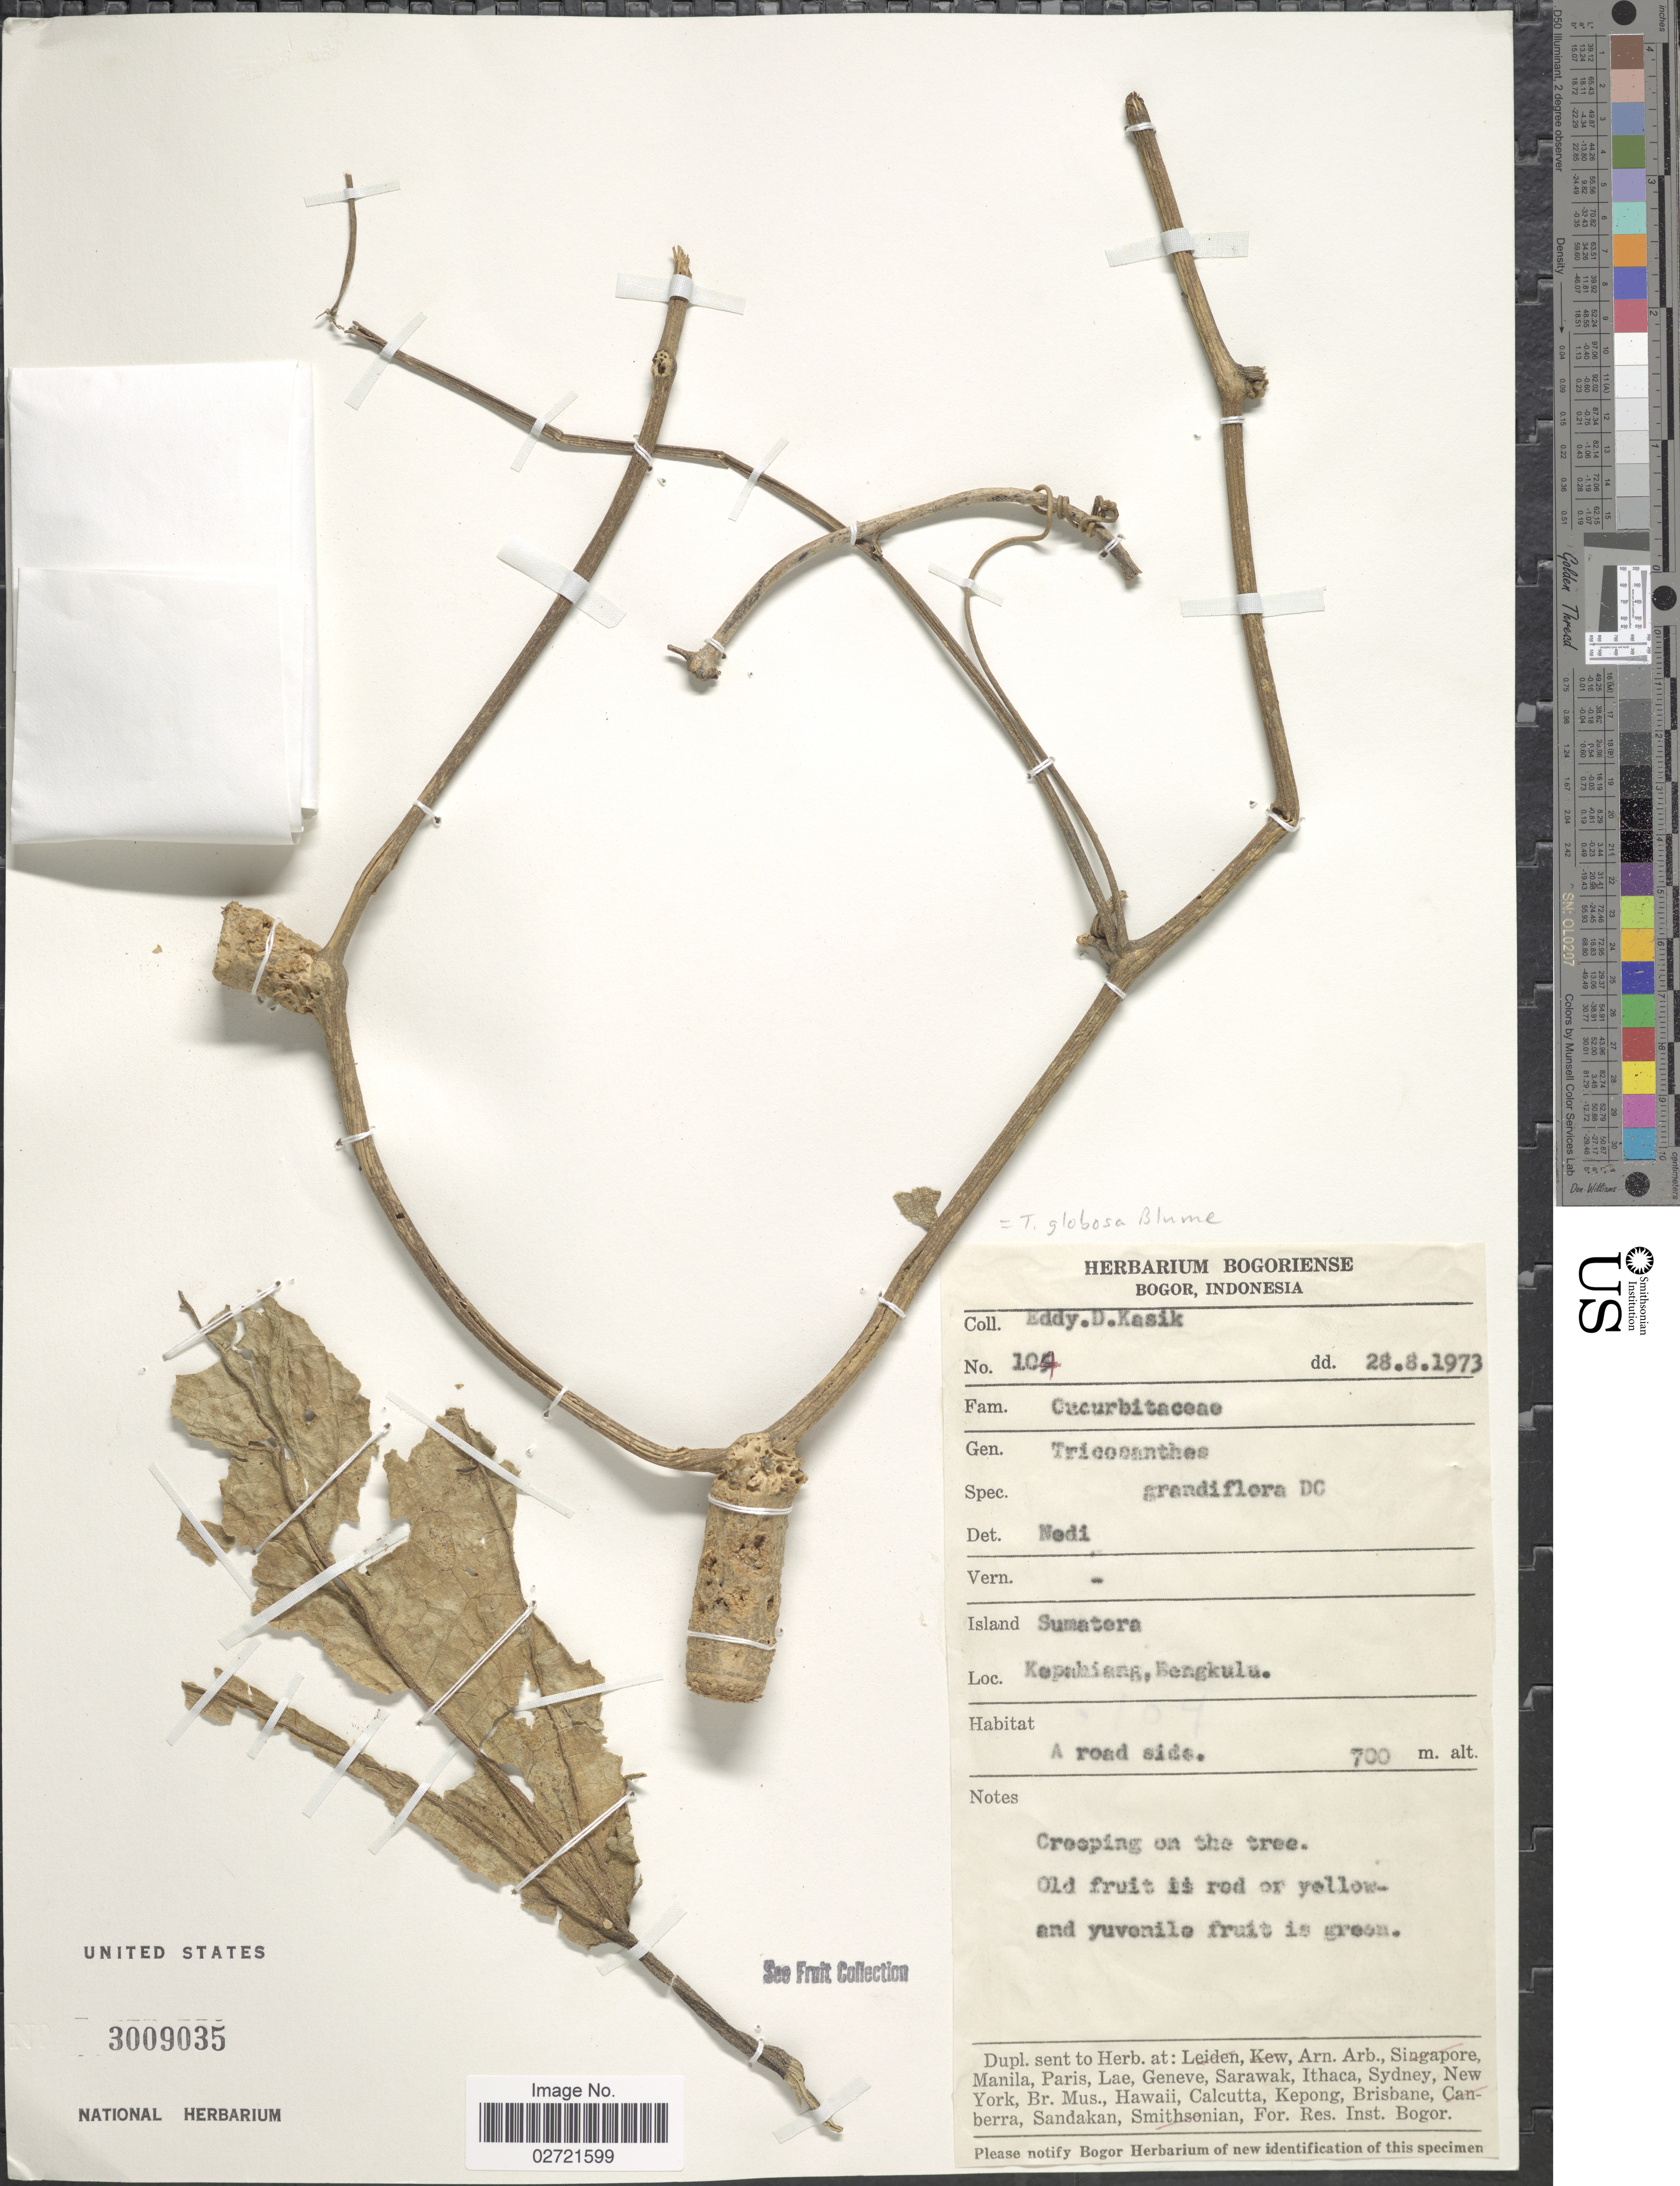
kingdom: Plantae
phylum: Tracheophyta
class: Magnoliopsida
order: Cucurbitales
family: Cucurbitaceae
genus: Trichosanthes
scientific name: Trichosanthes globosa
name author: Blume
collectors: E. Kasik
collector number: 104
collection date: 1973-08-28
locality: Island Sumatera, Kepubiang, Bengkulu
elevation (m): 700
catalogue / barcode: US 3009035